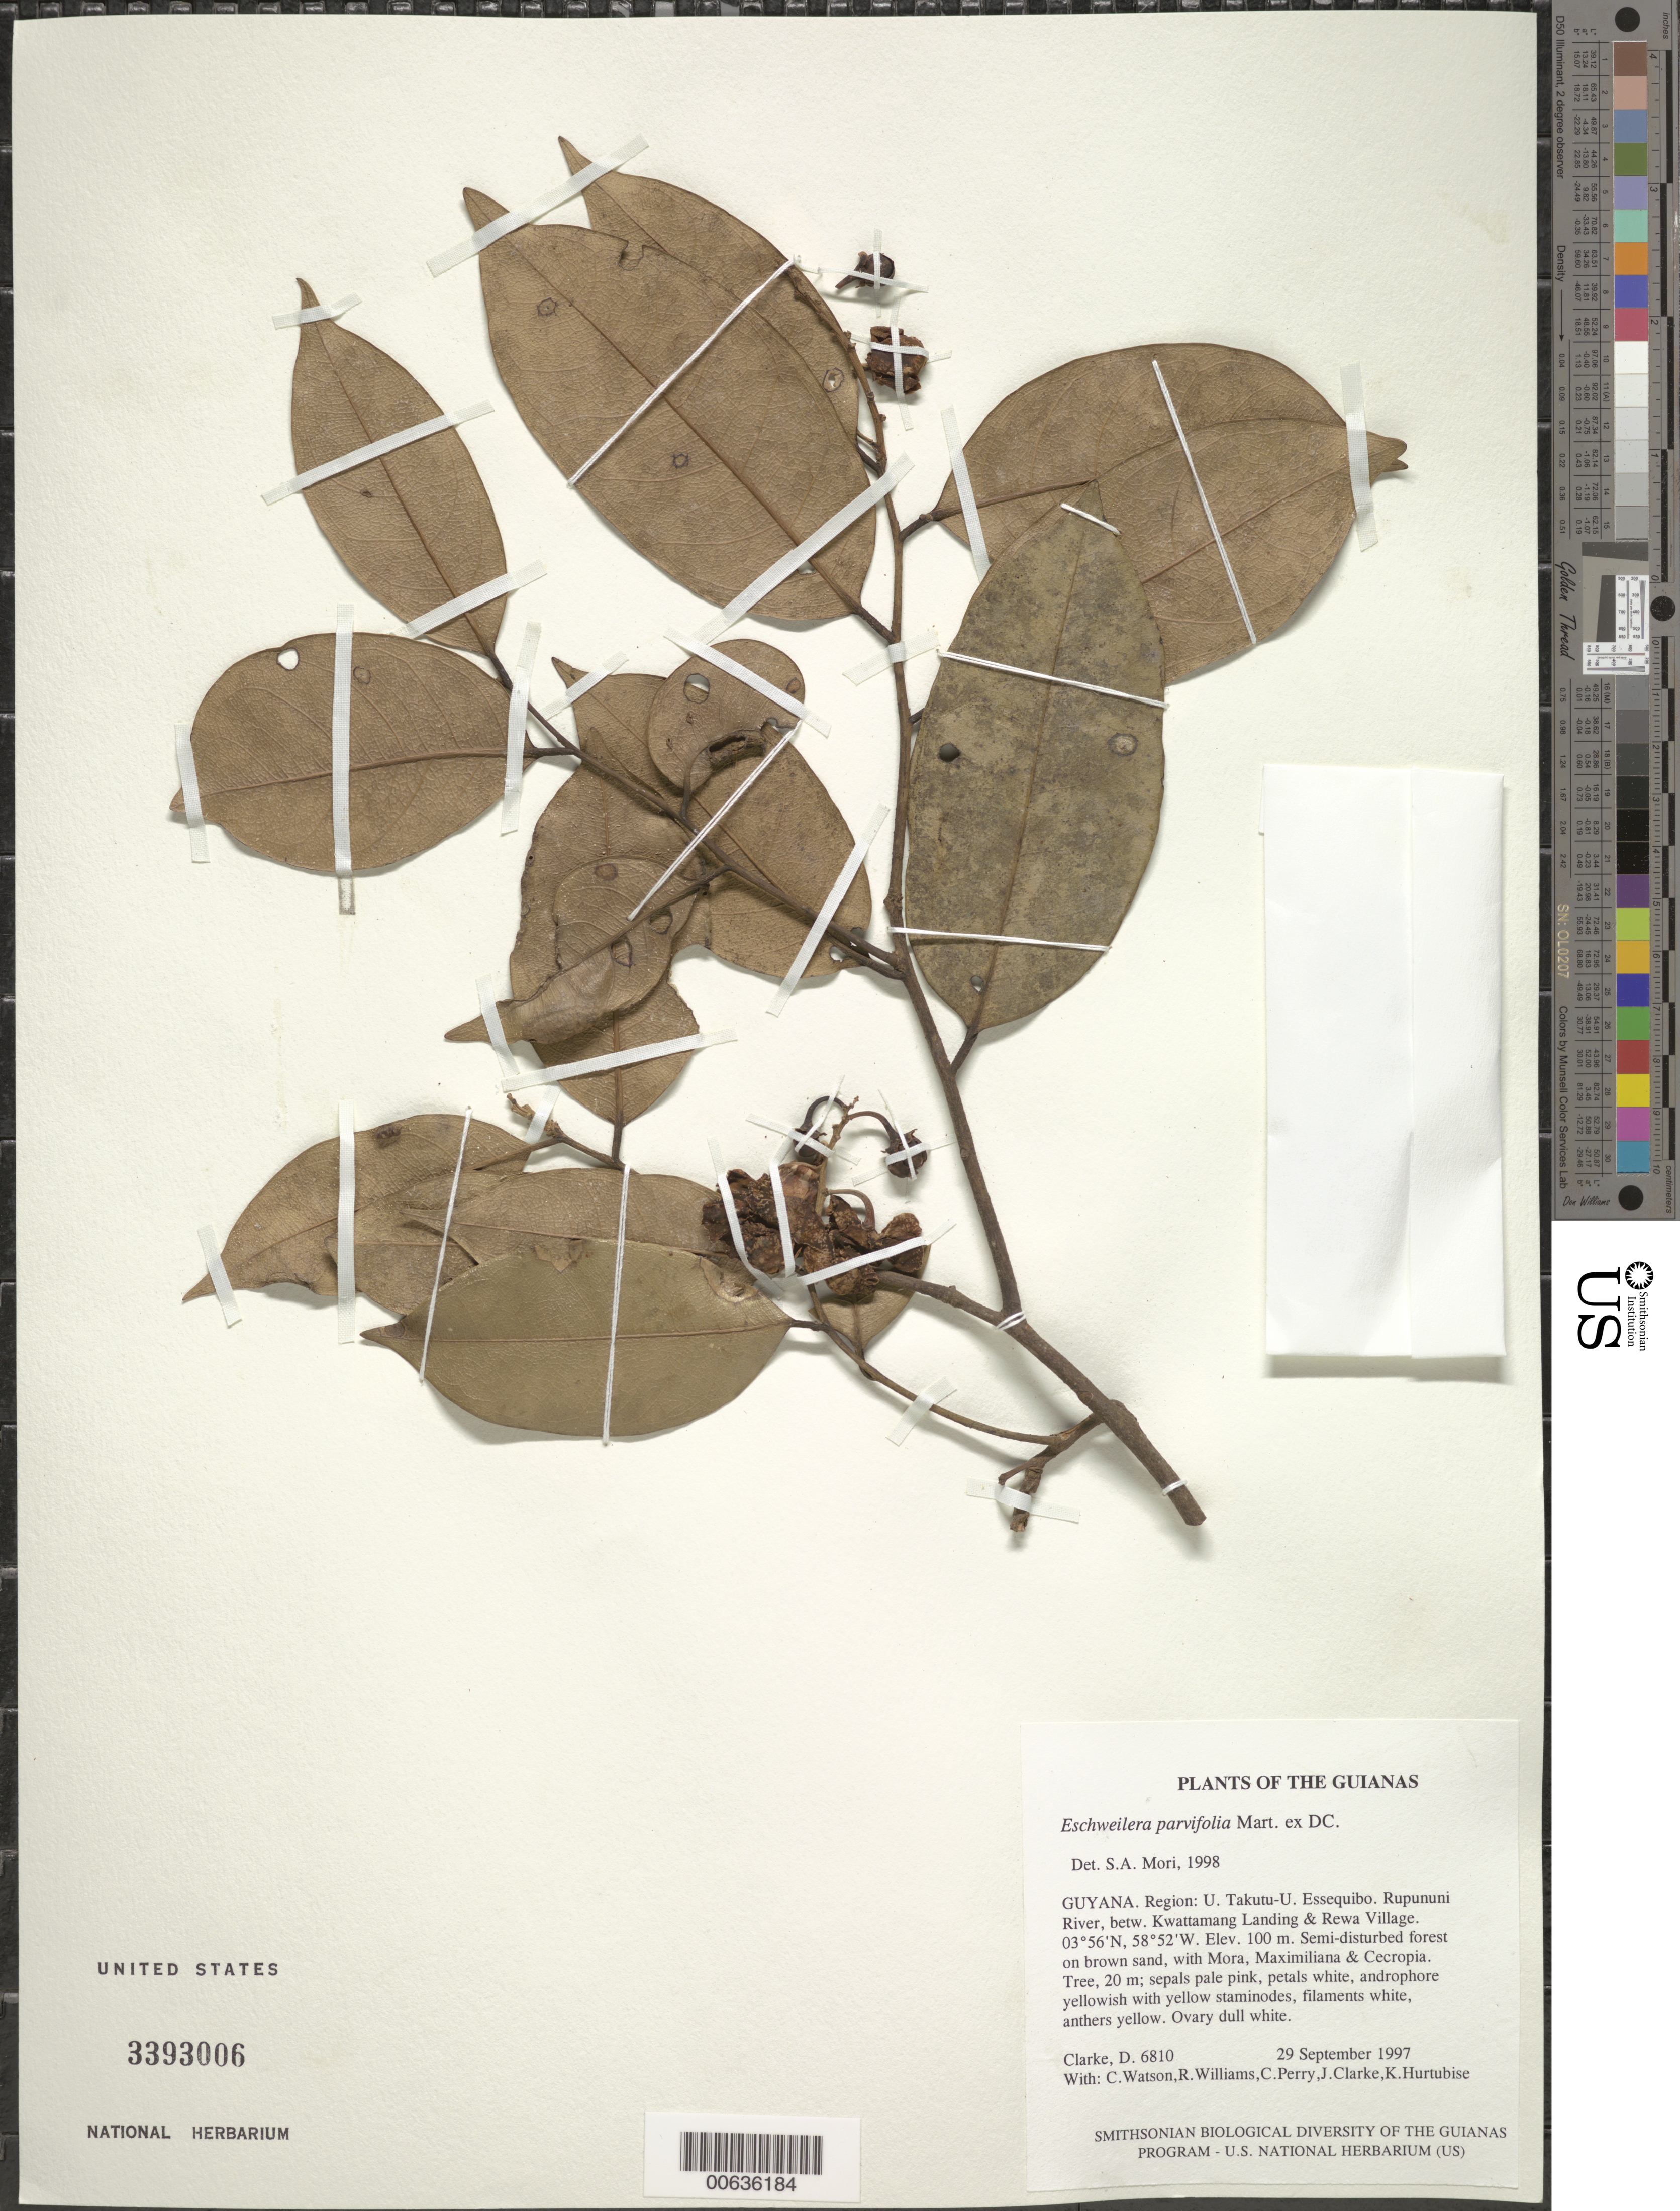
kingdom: Plantae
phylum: Tracheophyta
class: Magnoliopsida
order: Ericales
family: Lecythidaceae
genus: Eschweilera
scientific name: Eschweilera parvifolia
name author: Mart. ex DC.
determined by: Mori, Scott A.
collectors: H. D. Clarke, C. Watson, R. Williams, C. Perry, J. Clarke & K. Hurtubise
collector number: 6810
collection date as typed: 29 September 1997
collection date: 1997-09-29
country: Guyana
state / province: U. Takutu-U. Essequibo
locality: Rupununi River, betw. Kwattamang Landing & Rewa Village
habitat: Semi-disturbed forest on brown sand, with Mora, Maximiliana & Cecropia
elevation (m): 100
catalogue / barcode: US 3393006